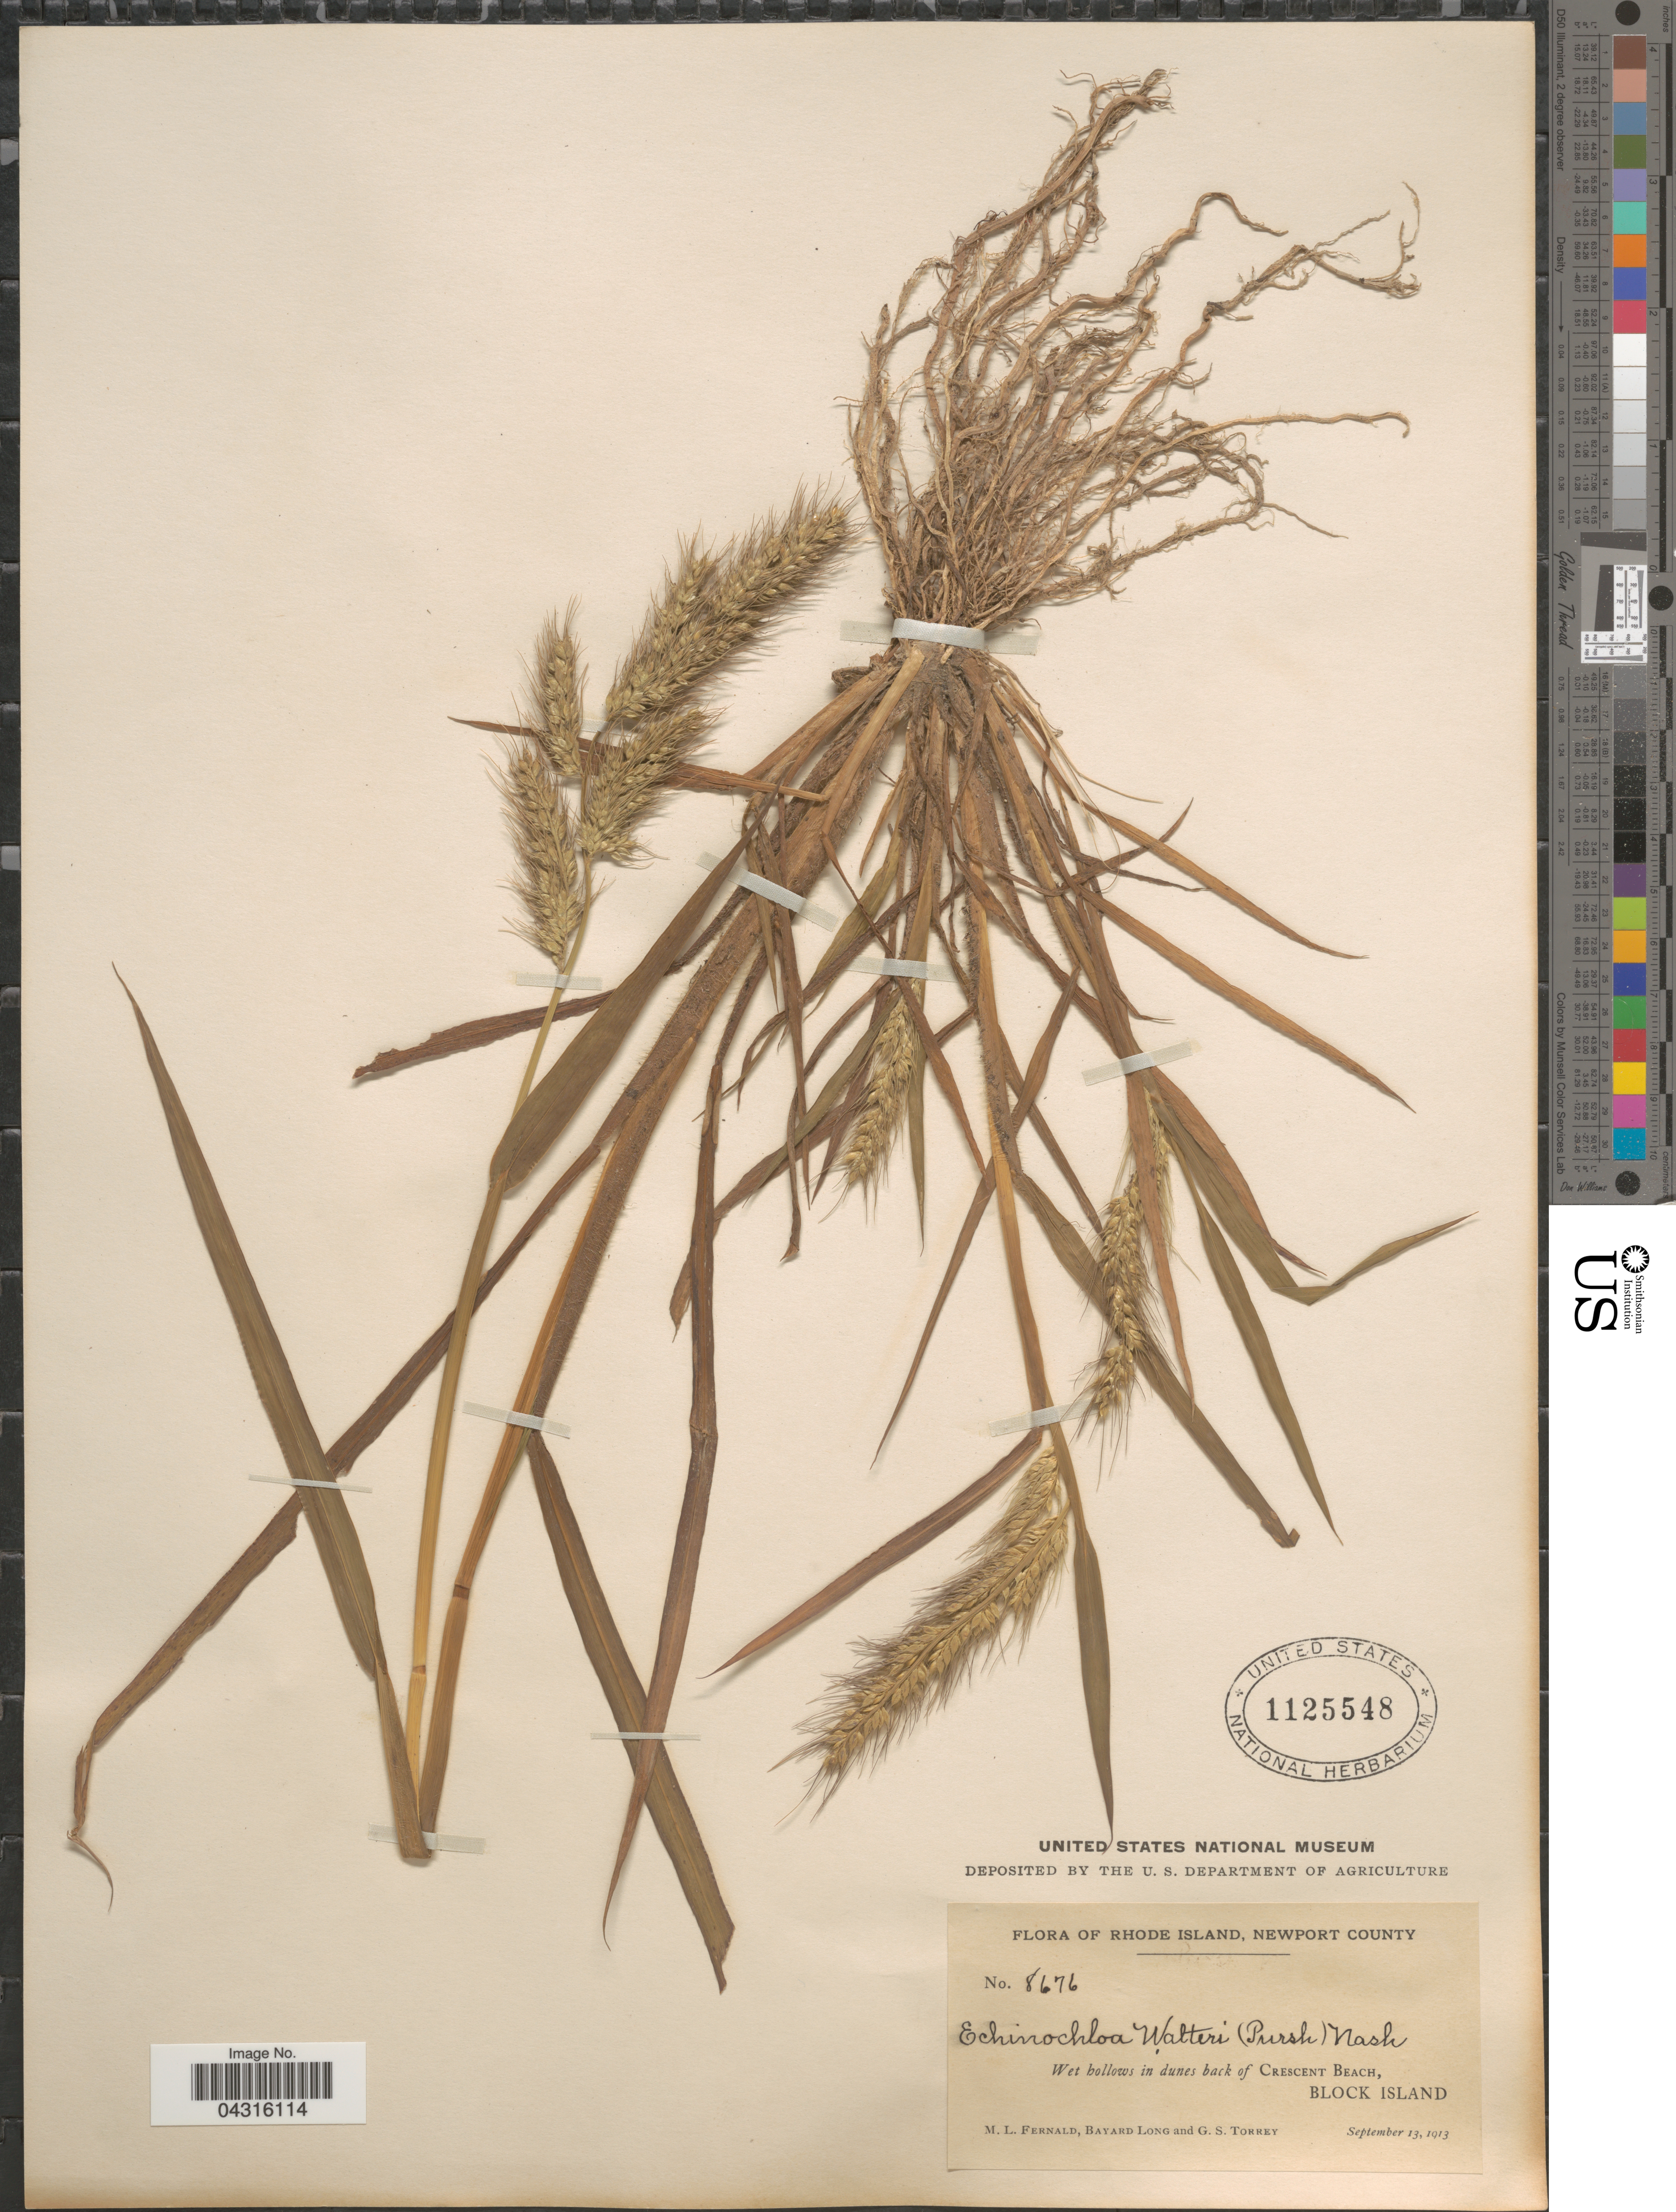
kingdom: Plantae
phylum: Tracheophyta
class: Liliopsida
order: Poales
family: Poaceae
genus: Echinochloa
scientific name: Echinochloa walteri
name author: (Pursh) A. Heller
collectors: M. L. Fernald, B. Long & G. S. Torrey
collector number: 8676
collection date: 1913-09-13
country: United States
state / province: Rhode Island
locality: Newport County. Wet bellows in dunes back of Crescent Beach, Block Island.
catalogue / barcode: US 1125548